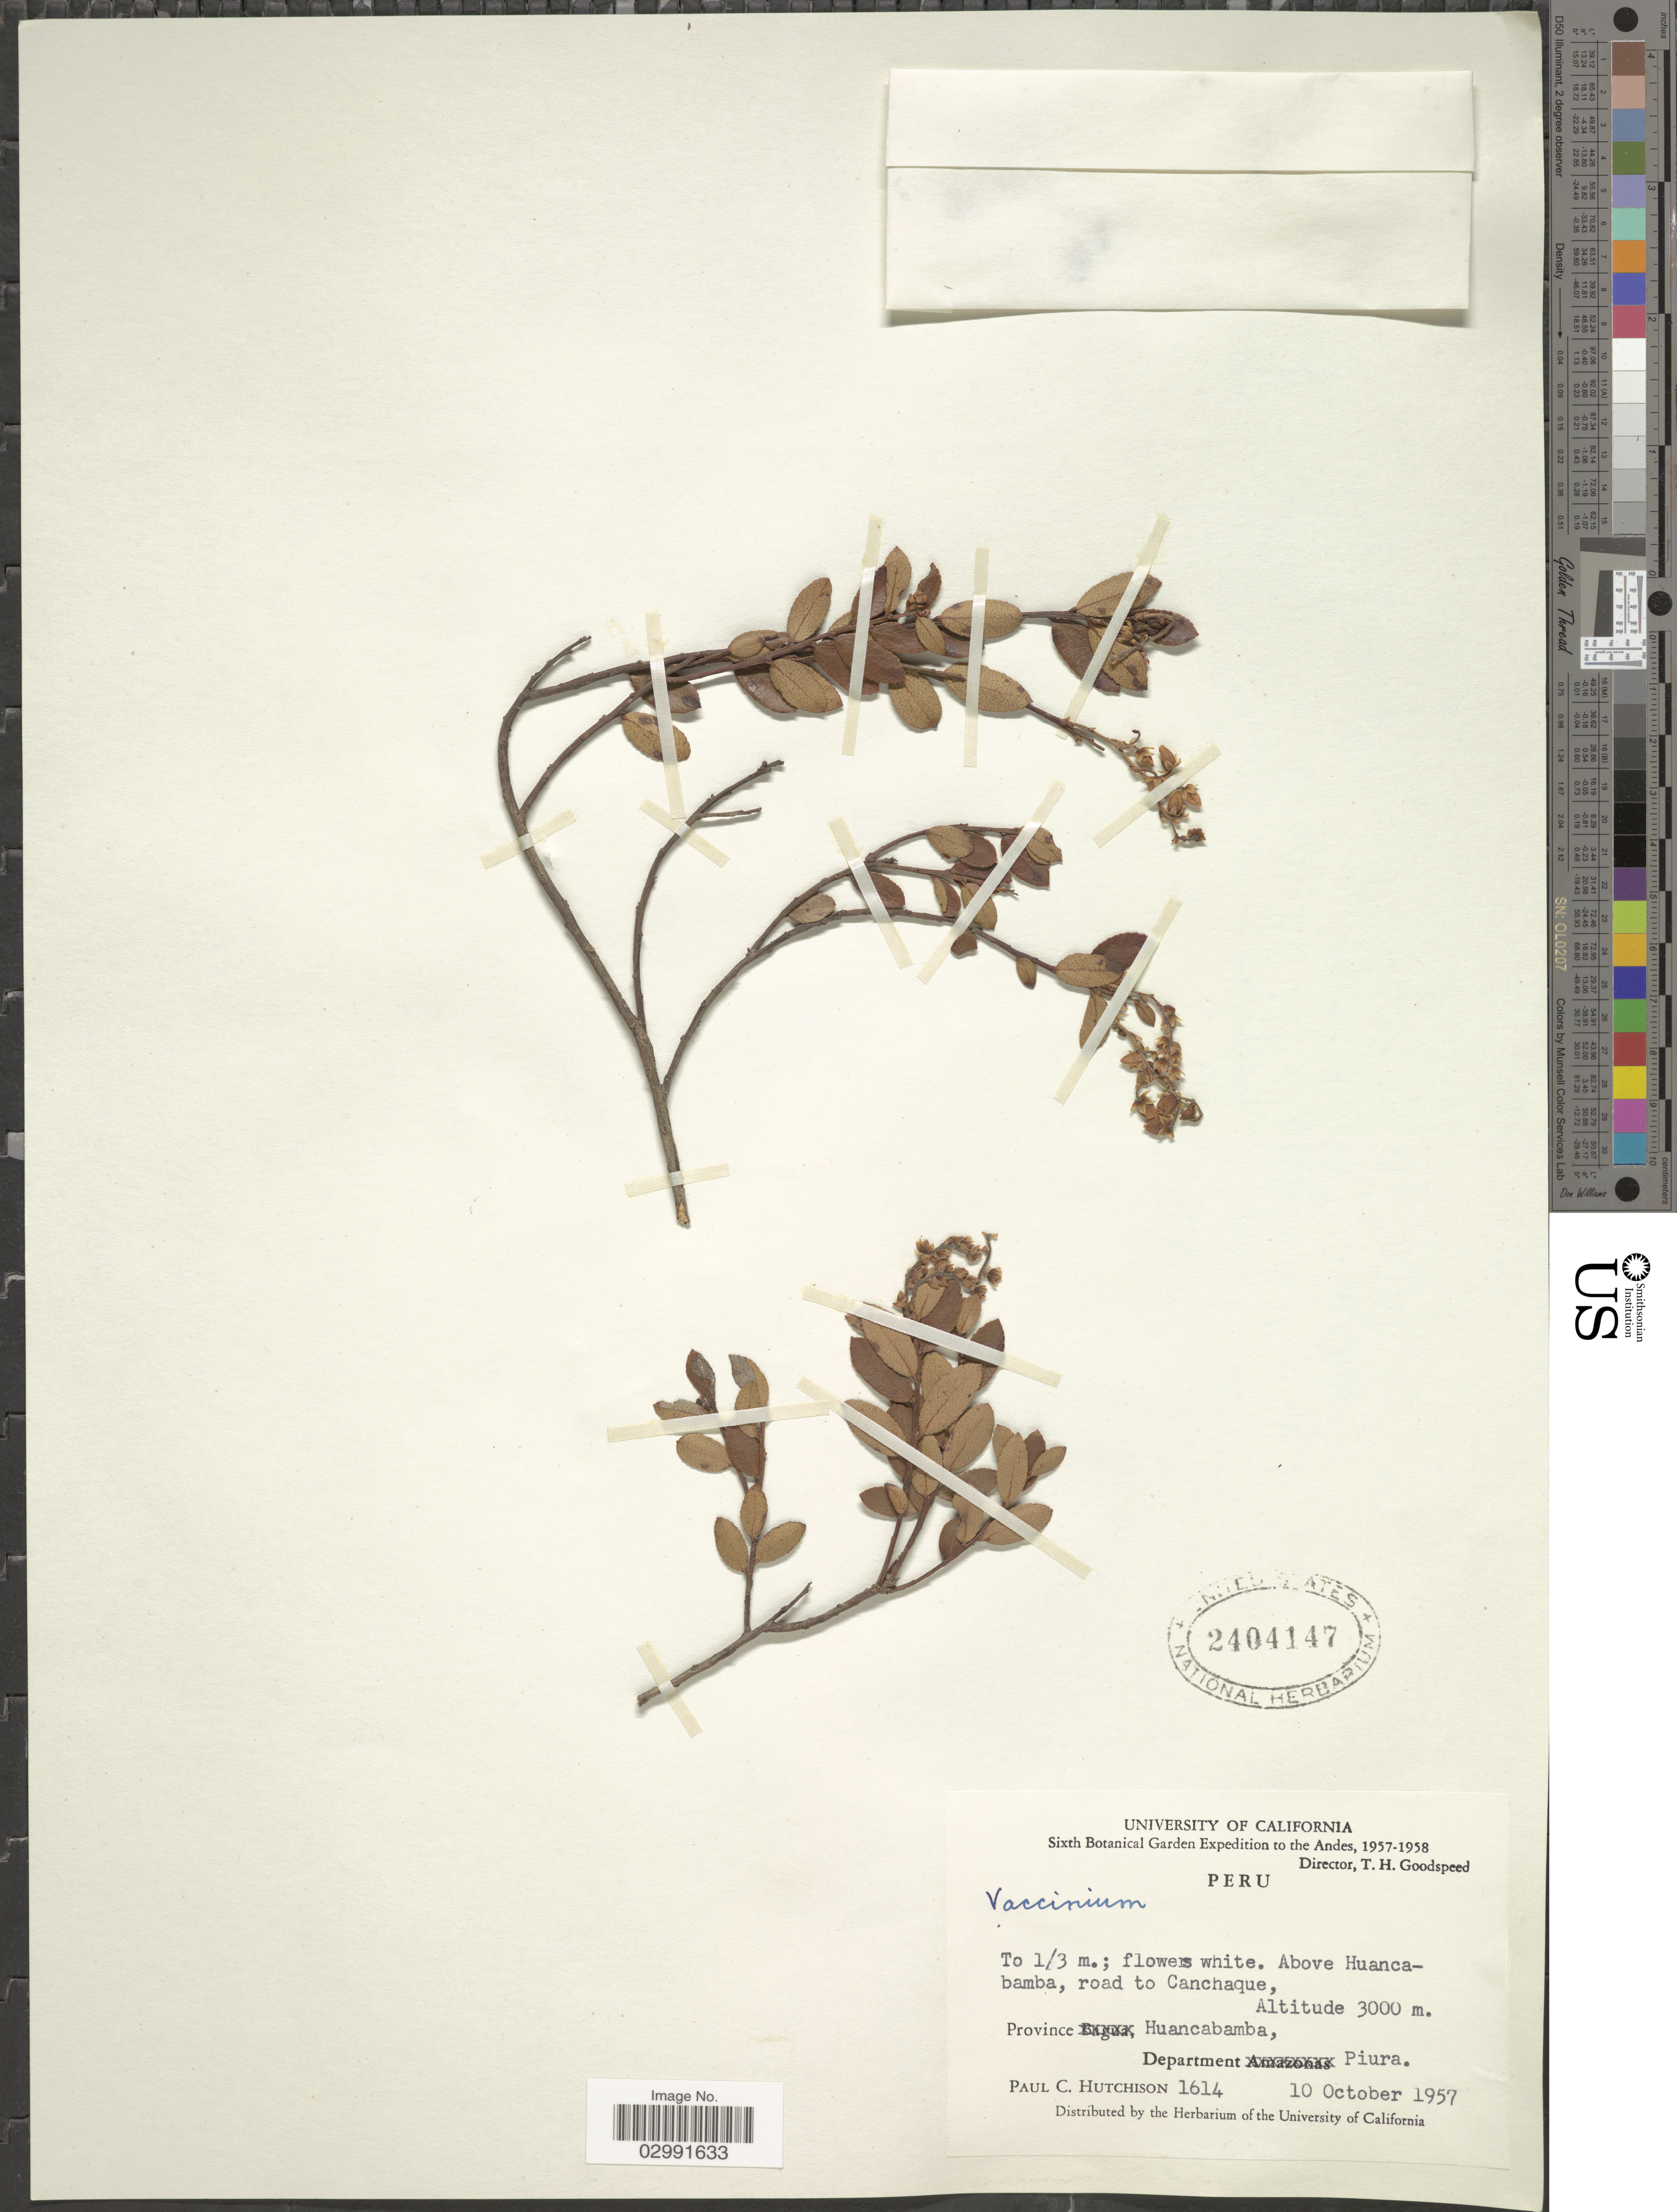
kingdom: Plantae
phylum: Tracheophyta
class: Magnoliopsida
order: Ericales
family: Ericaceae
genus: Vaccinium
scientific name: Vaccinium sp.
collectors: P. C. Hutchison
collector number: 1614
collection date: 1957-10-10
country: Peru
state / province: Piura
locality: Andes. Above Huancabamba, road to Canchaque, Province Huancabamba, Department Piura.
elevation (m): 3000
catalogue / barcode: US 2404147